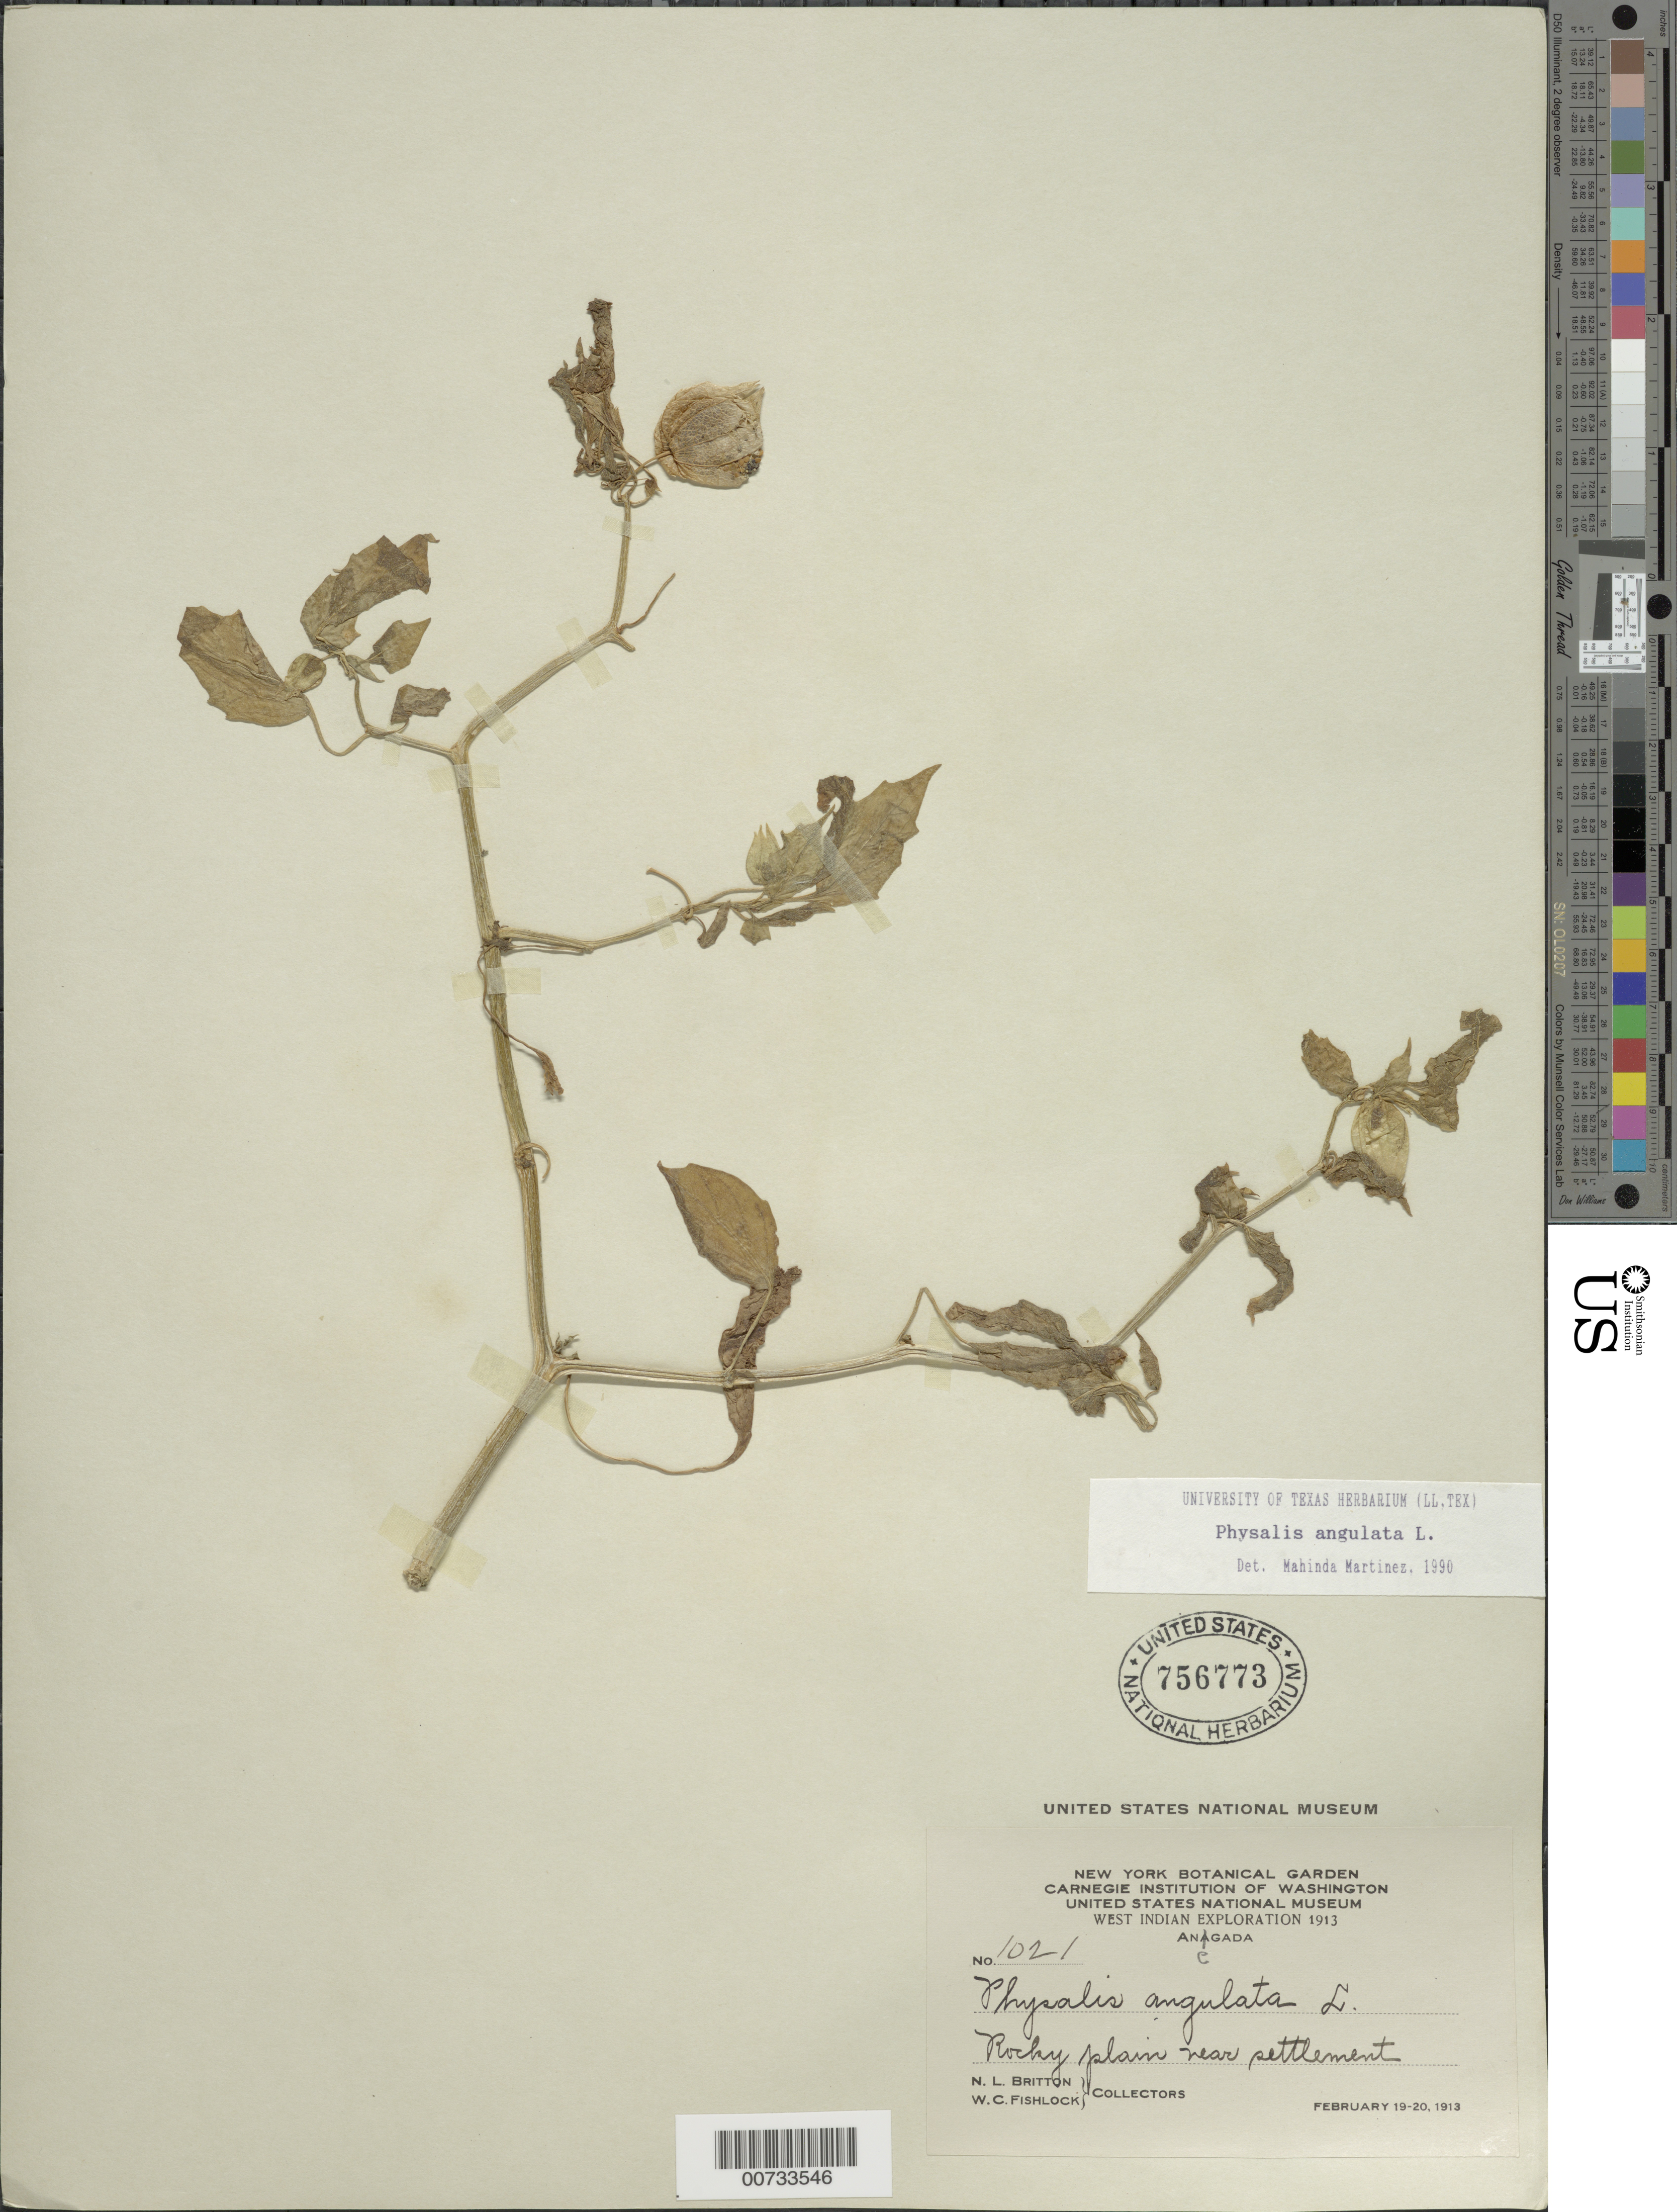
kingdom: Plantae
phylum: Tracheophyta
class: Magnoliopsida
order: Solanales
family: Solanaceae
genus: Physalis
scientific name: Physalis angulata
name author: L.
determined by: Martinez, M.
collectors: N. Britton & W. Fishlock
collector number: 1021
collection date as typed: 19 Feb 1913 to 20 Feb 1913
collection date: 1913-02-19/1913-02-20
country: British Virgin Islands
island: Anegada I.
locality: Anegada, near Settlement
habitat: Rocky plain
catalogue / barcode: US 756773